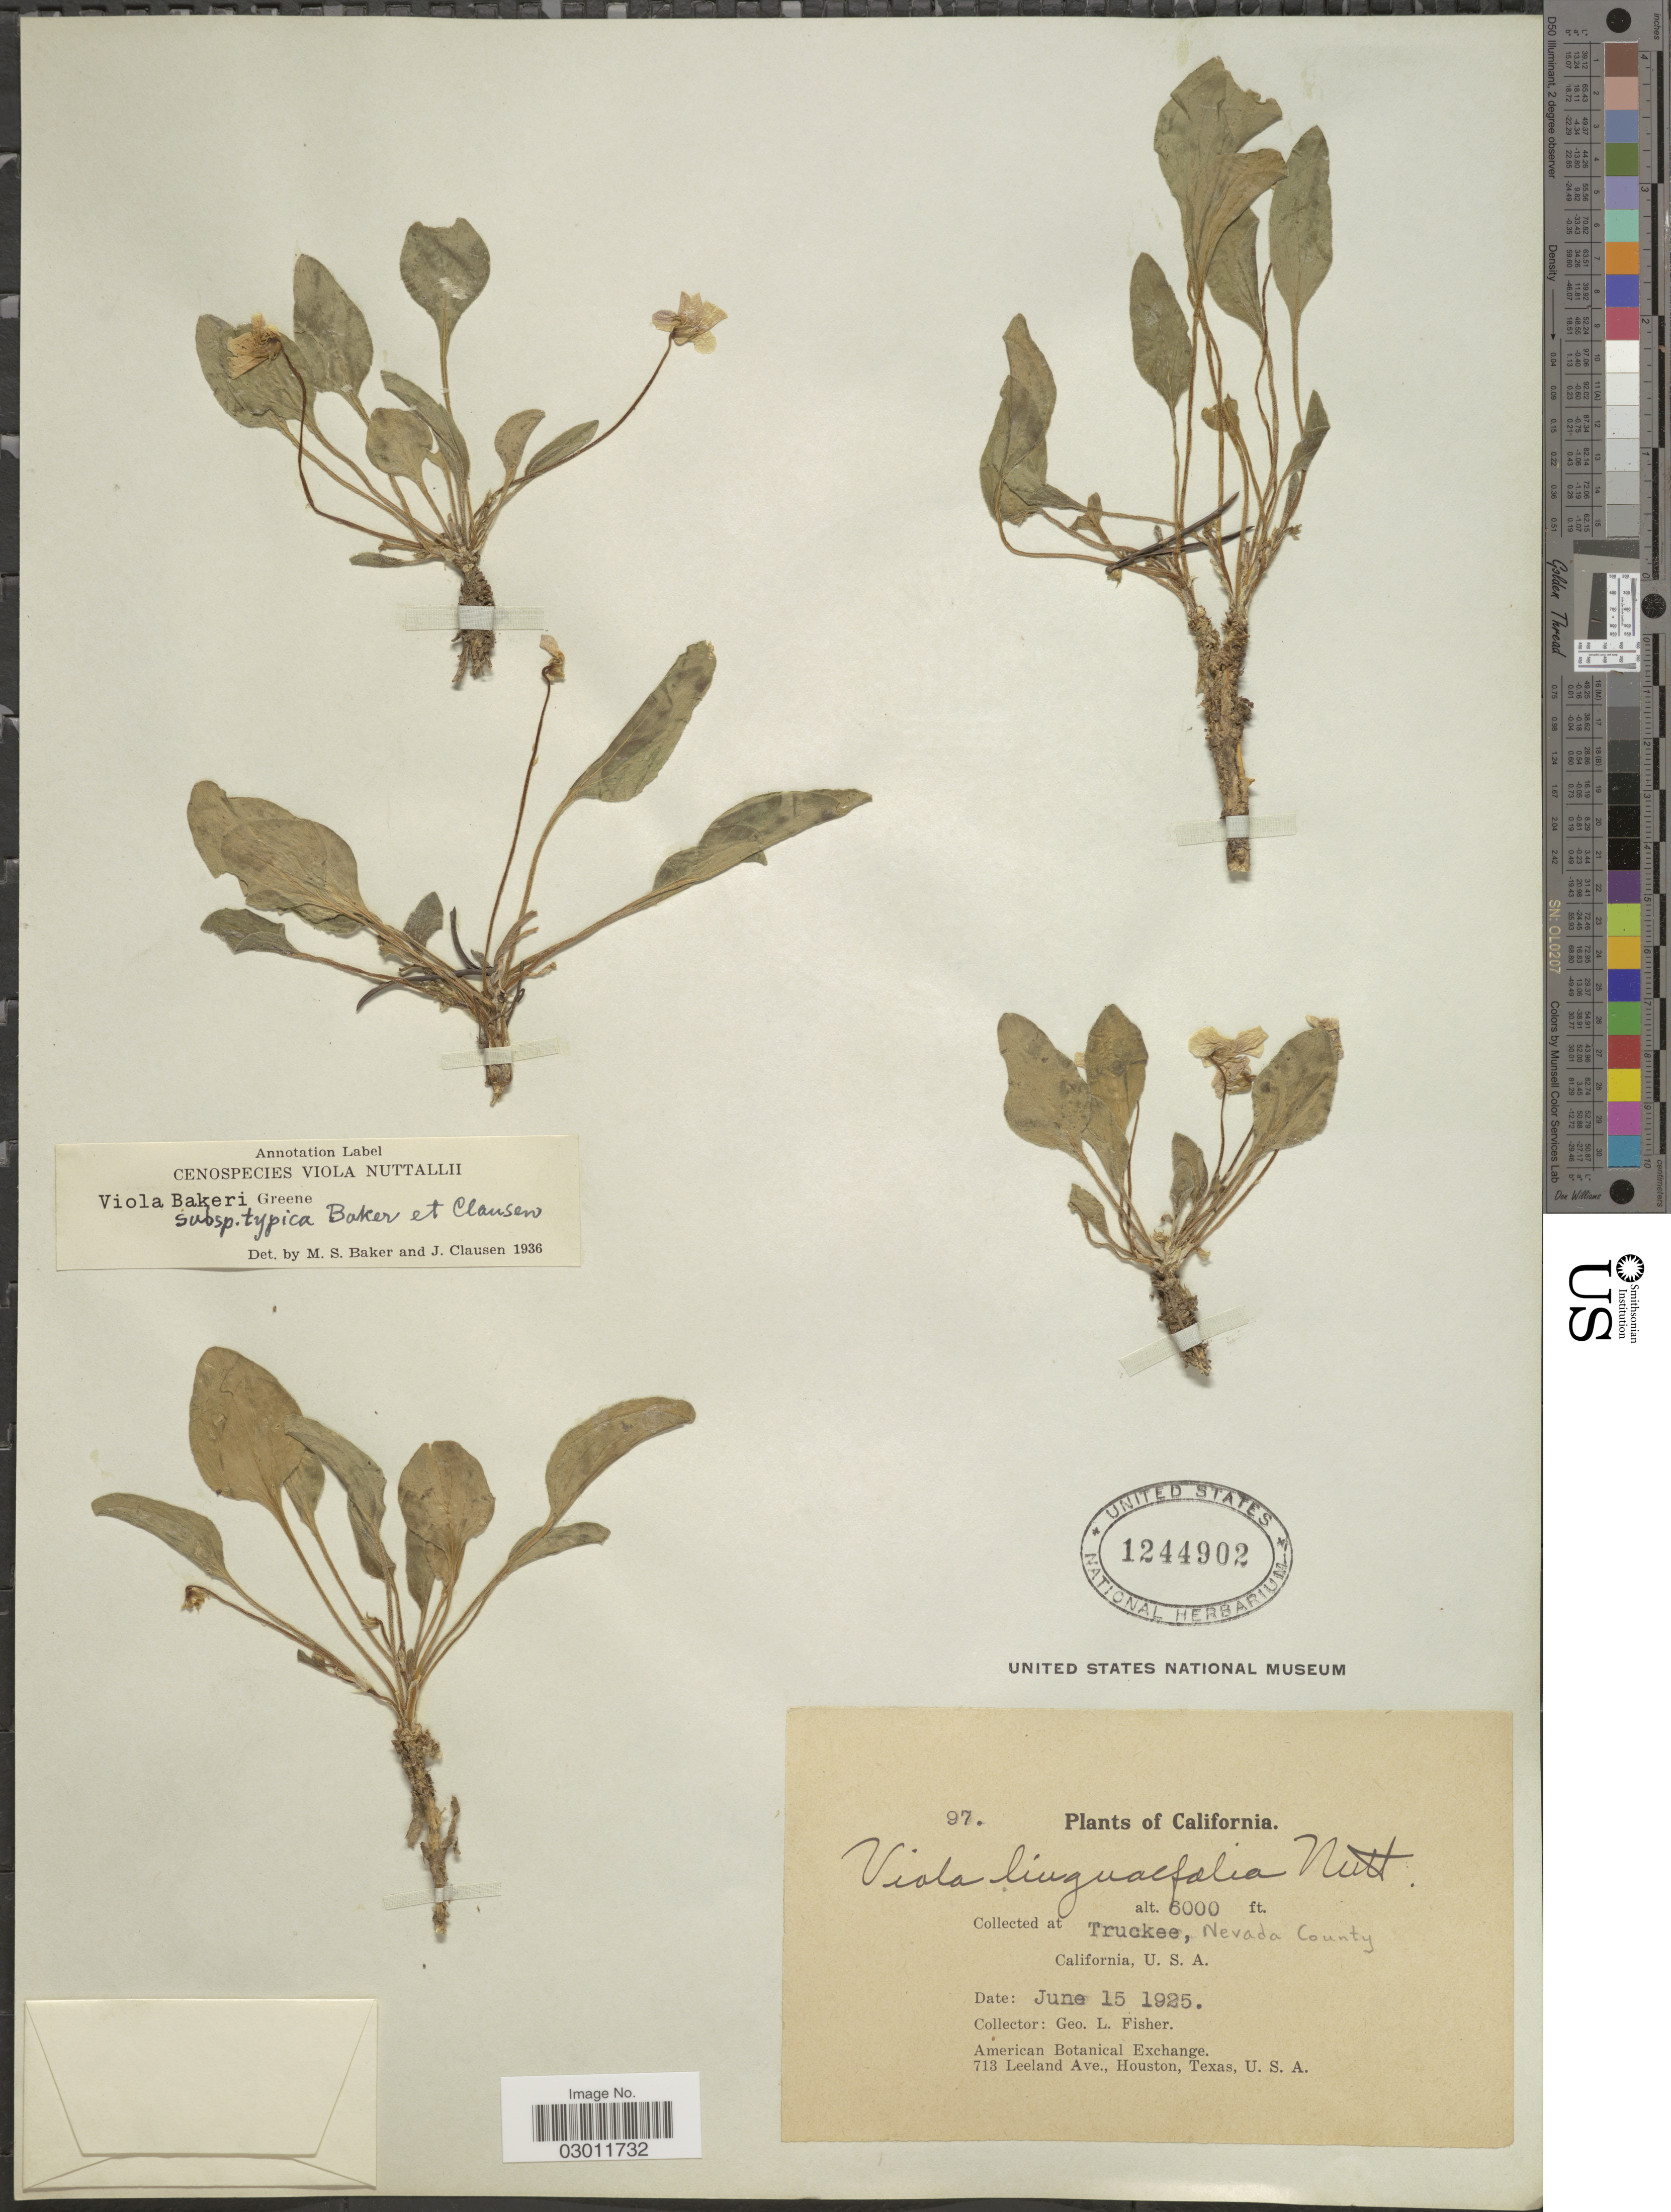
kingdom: Plantae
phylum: Tracheophyta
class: Magnoliopsida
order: Malpighiales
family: Violaceae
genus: Viola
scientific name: Viola bakeri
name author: Greene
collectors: G. L. Fisher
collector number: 97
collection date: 1925-06-15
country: United States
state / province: California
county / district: Nevada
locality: Truckee, Nevada County.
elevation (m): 1829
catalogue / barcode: US 1244902